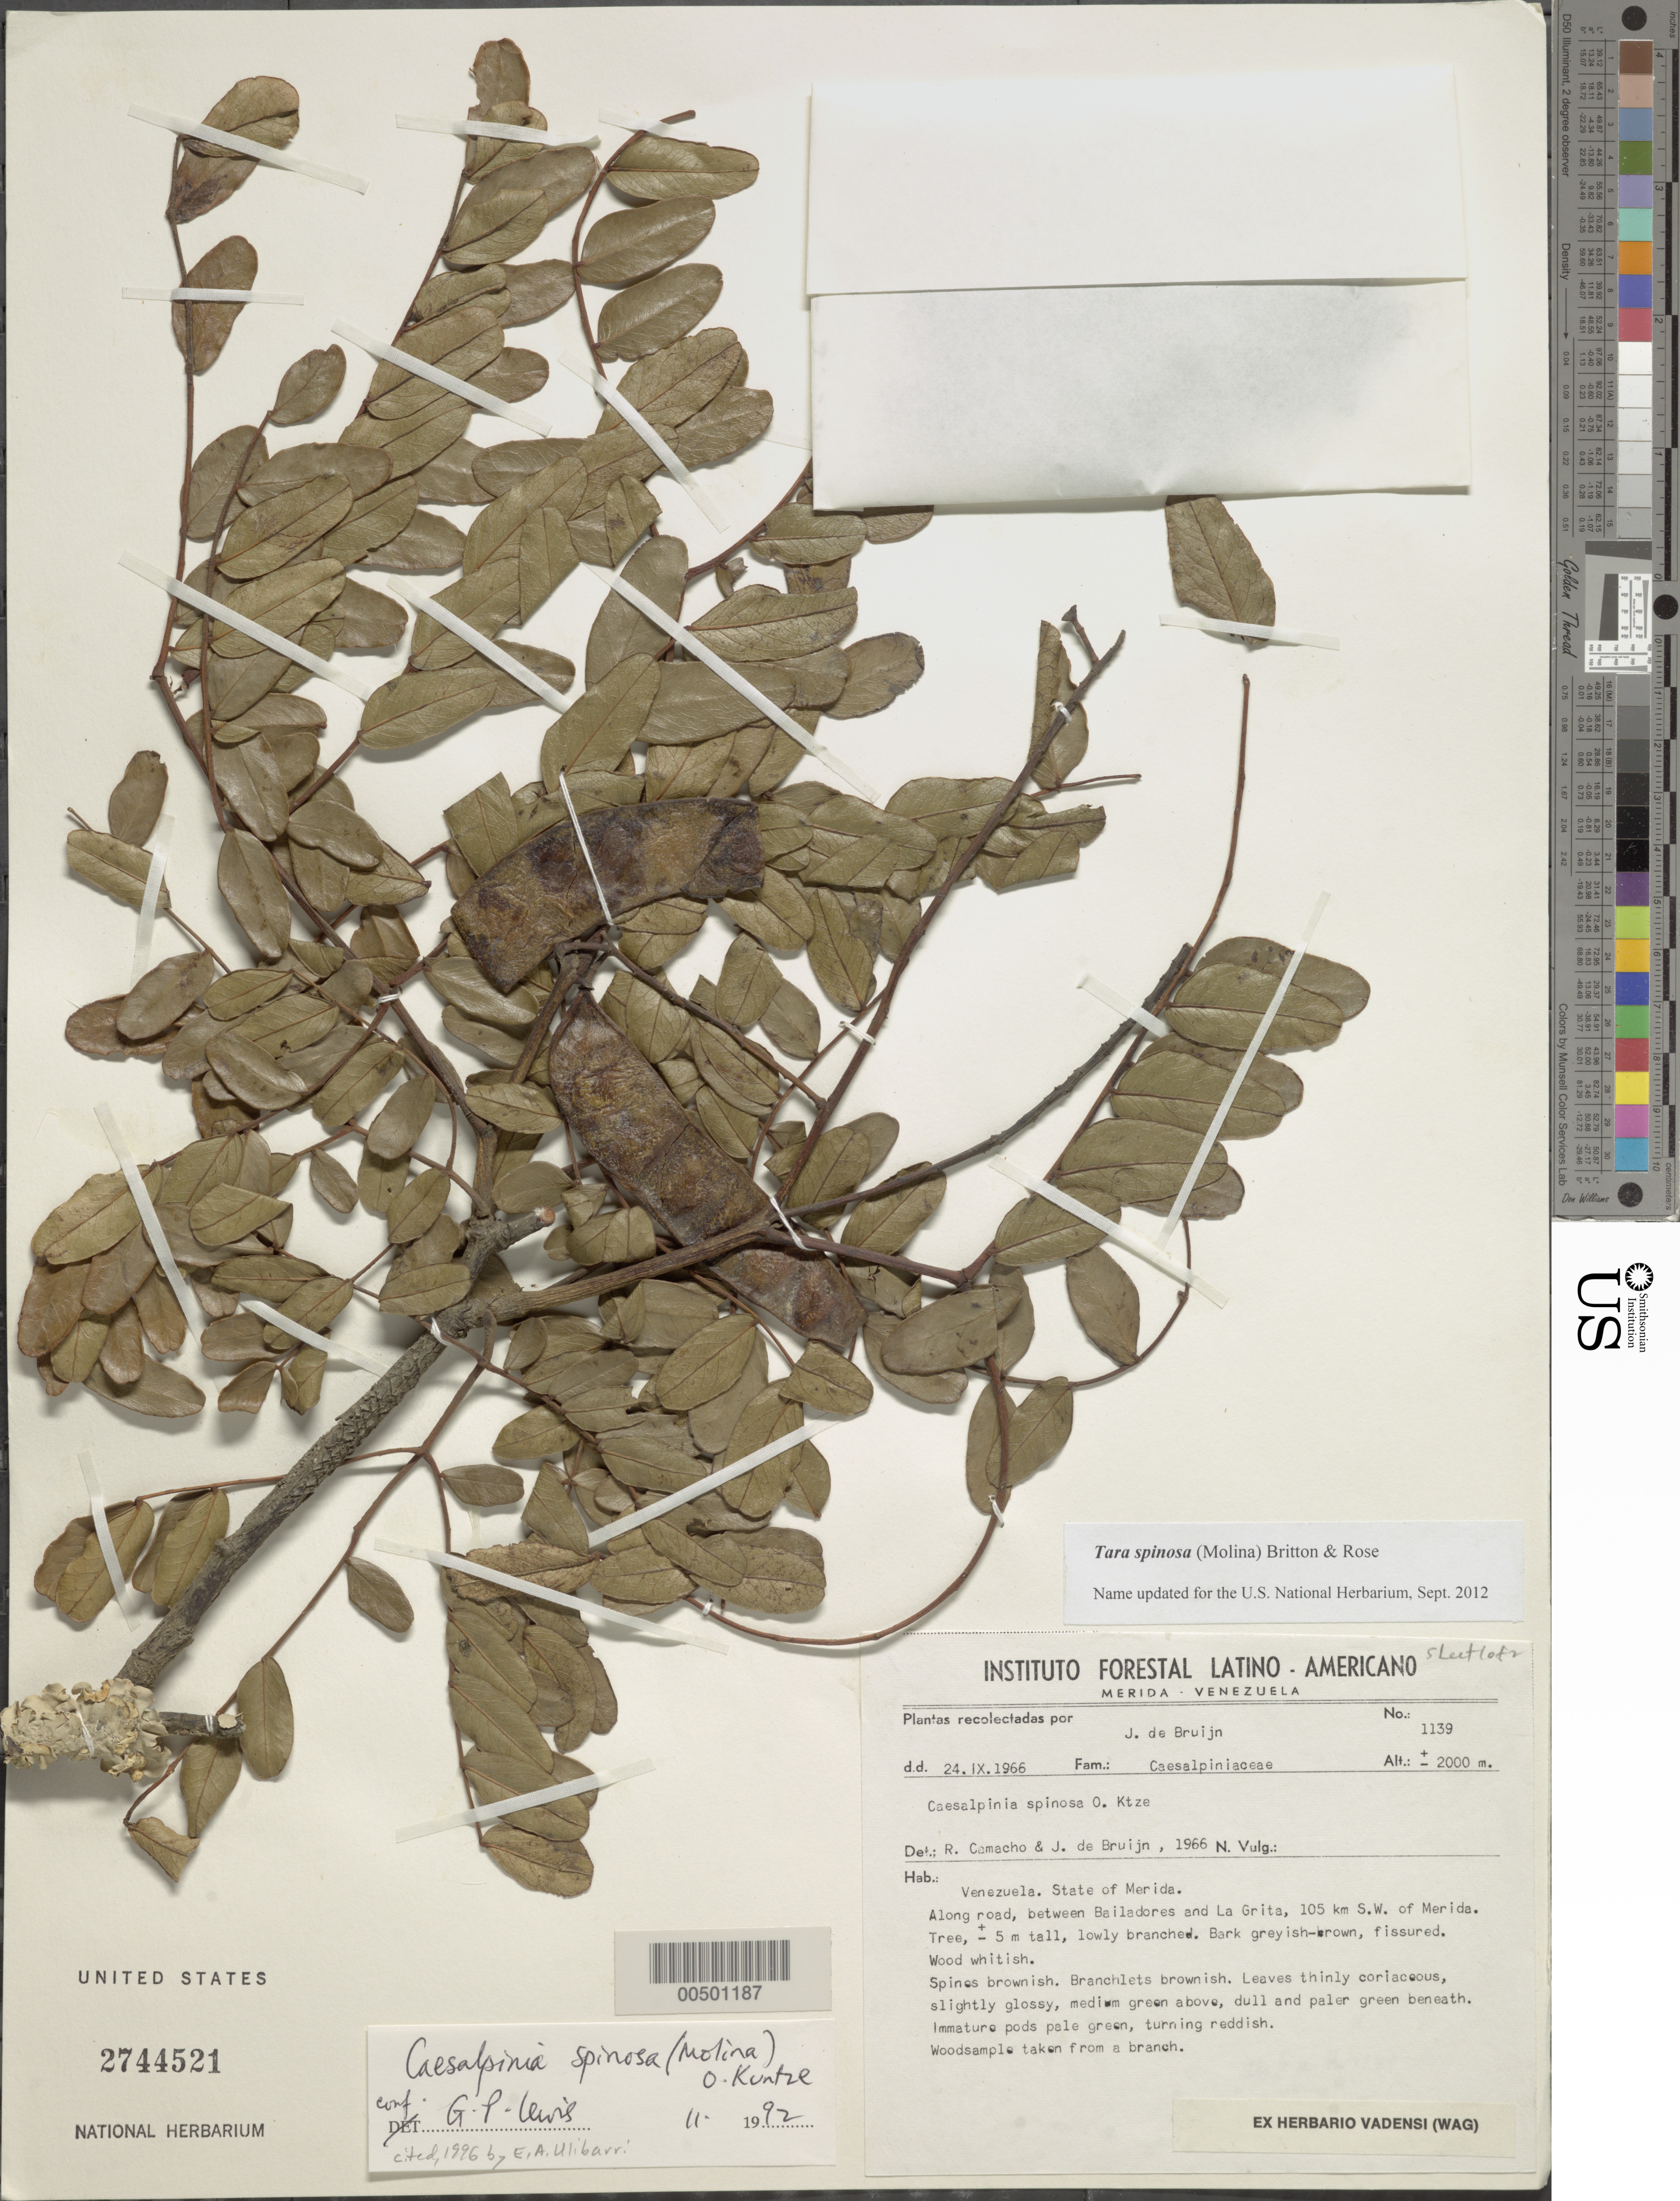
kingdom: Plantae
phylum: Tracheophyta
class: Magnoliopsida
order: Fabales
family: Fabaceae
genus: Tara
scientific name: Tara spinosa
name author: (Molina) Britton & Rose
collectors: J. Bruijn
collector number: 1139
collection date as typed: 24 Sep 1966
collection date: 1966-09-24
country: Venezuela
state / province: Mérida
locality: Between bailadores and la grita, 105 km sw of merida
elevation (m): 2000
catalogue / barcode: US 2744521